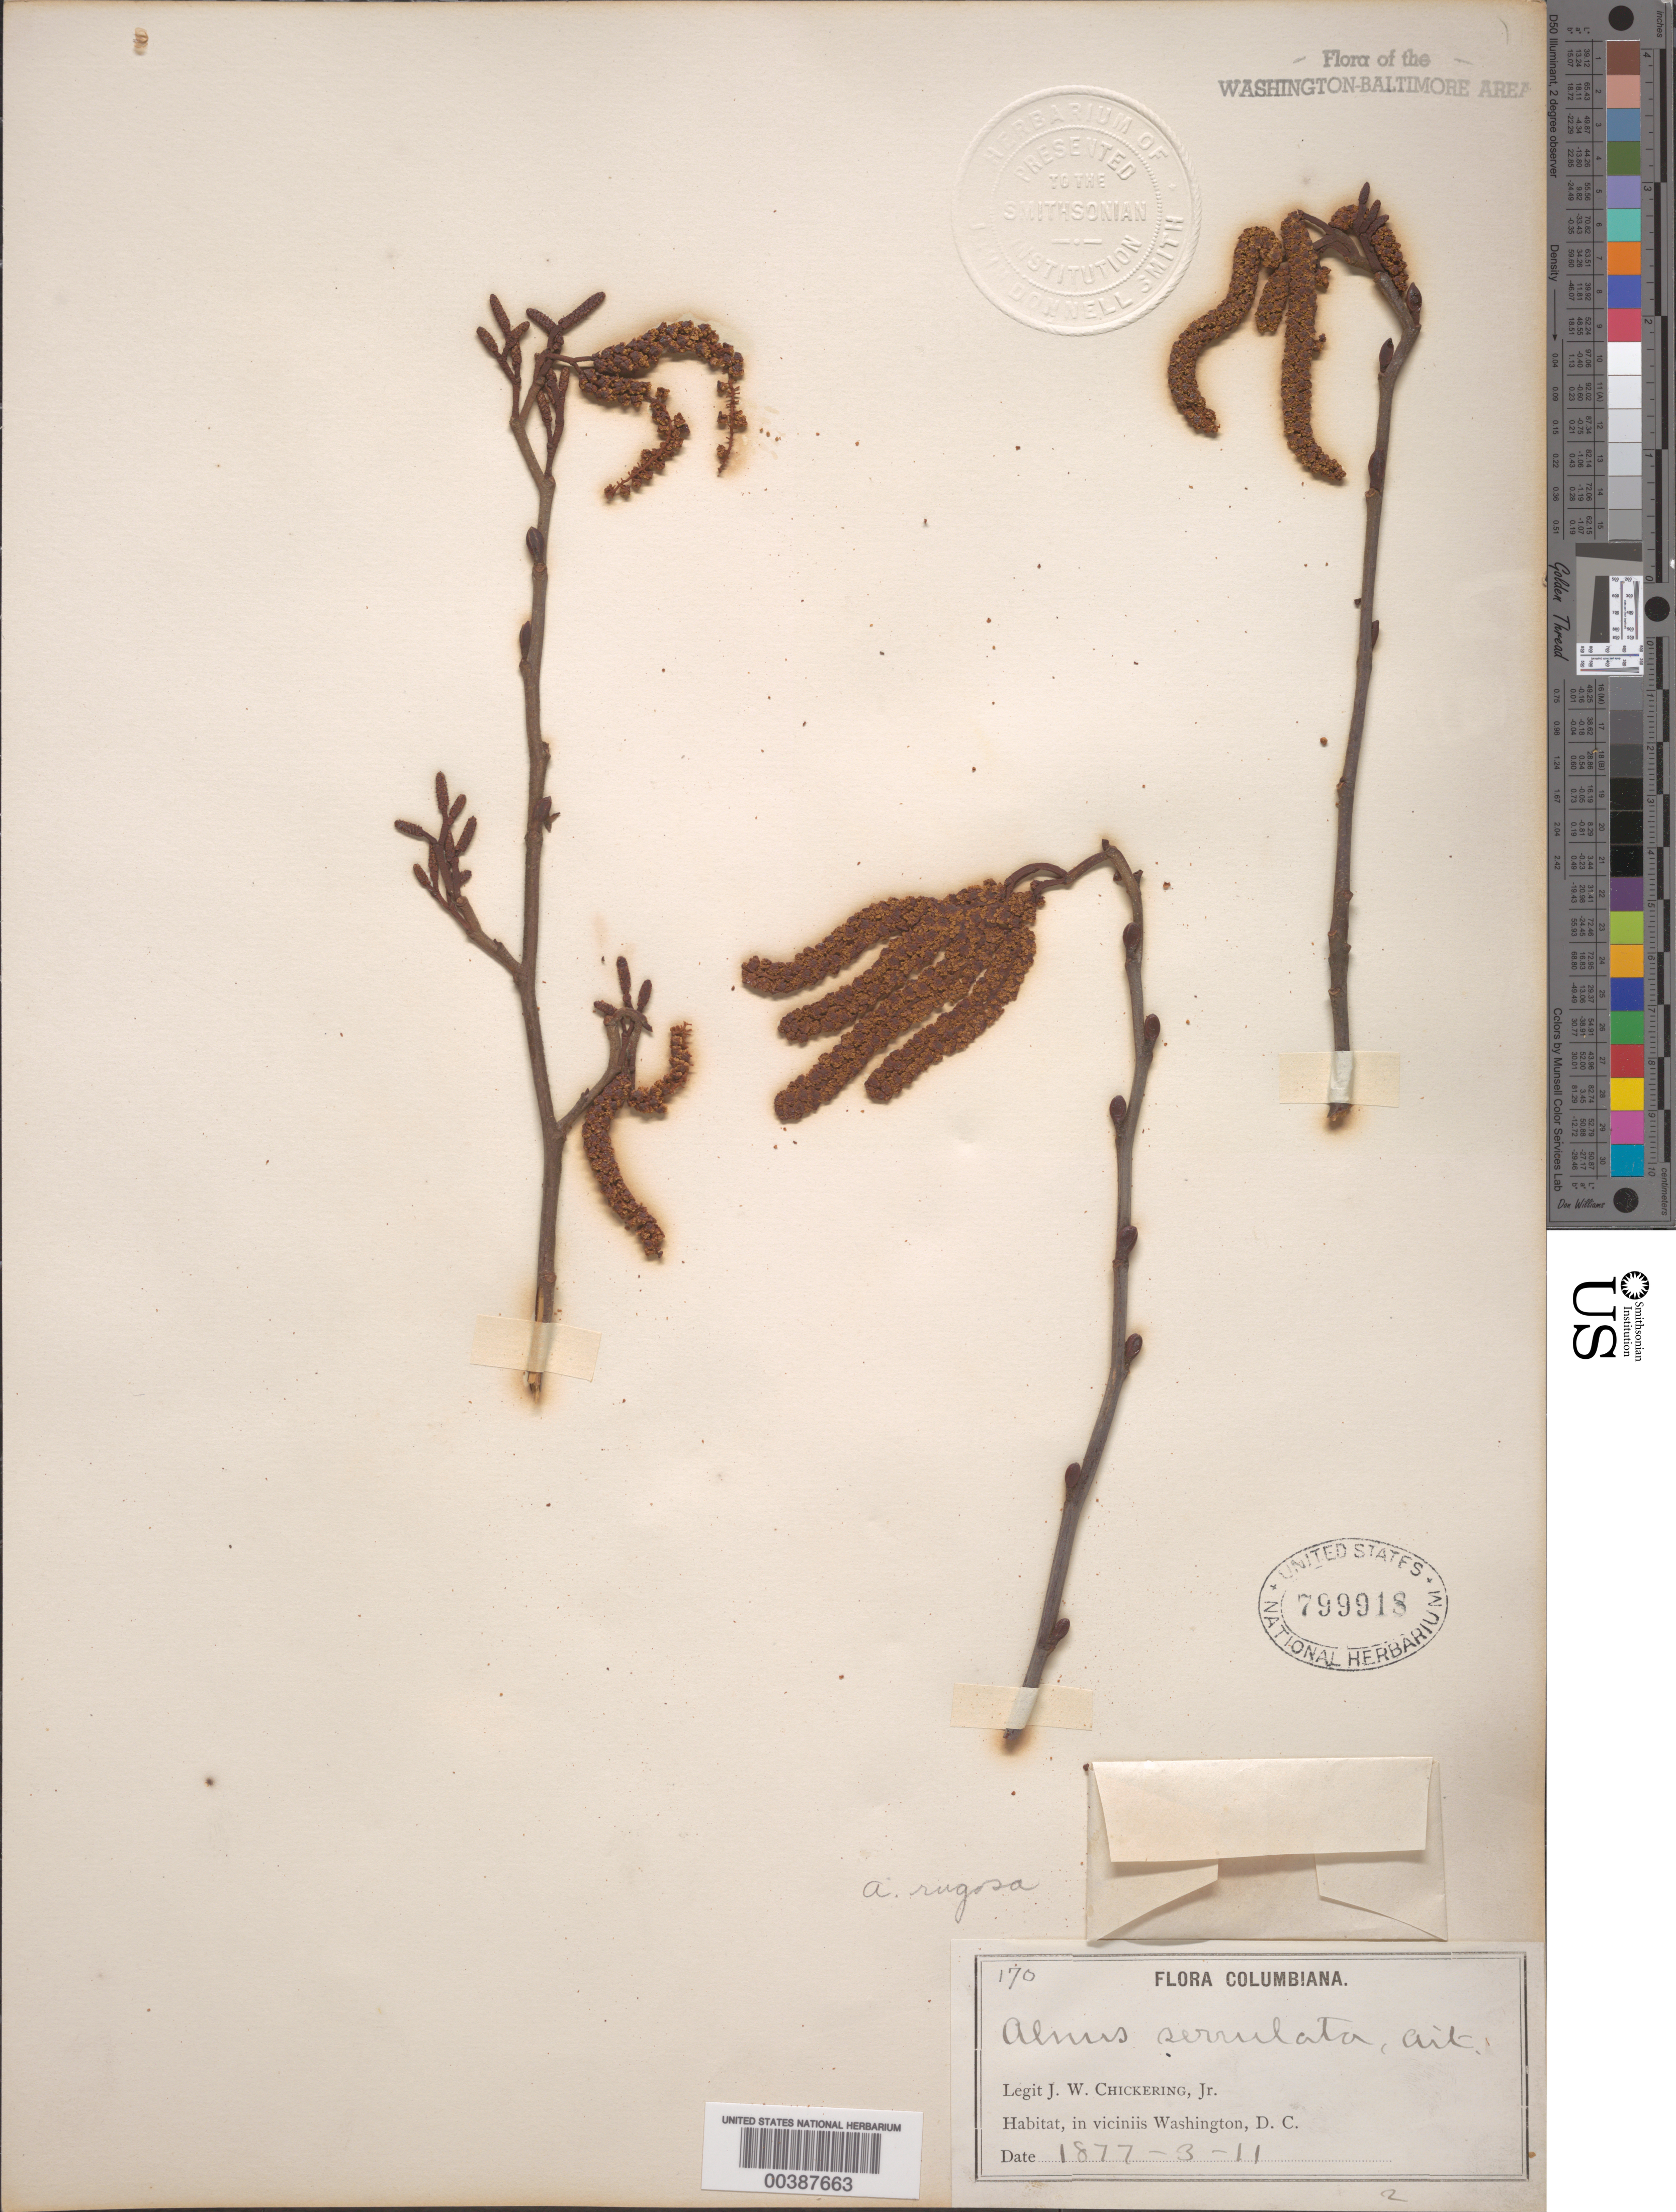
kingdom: Plantae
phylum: Tracheophyta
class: Magnoliopsida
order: Fagales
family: Betulaceae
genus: Alnus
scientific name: Alnus serrulata var. vulgaris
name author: Fernald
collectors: J. W. Chickering Jr.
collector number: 170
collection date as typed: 11 Mar 1877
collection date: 1877-03-11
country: United States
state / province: District of Columbia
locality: Washington DC Area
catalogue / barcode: US 799918